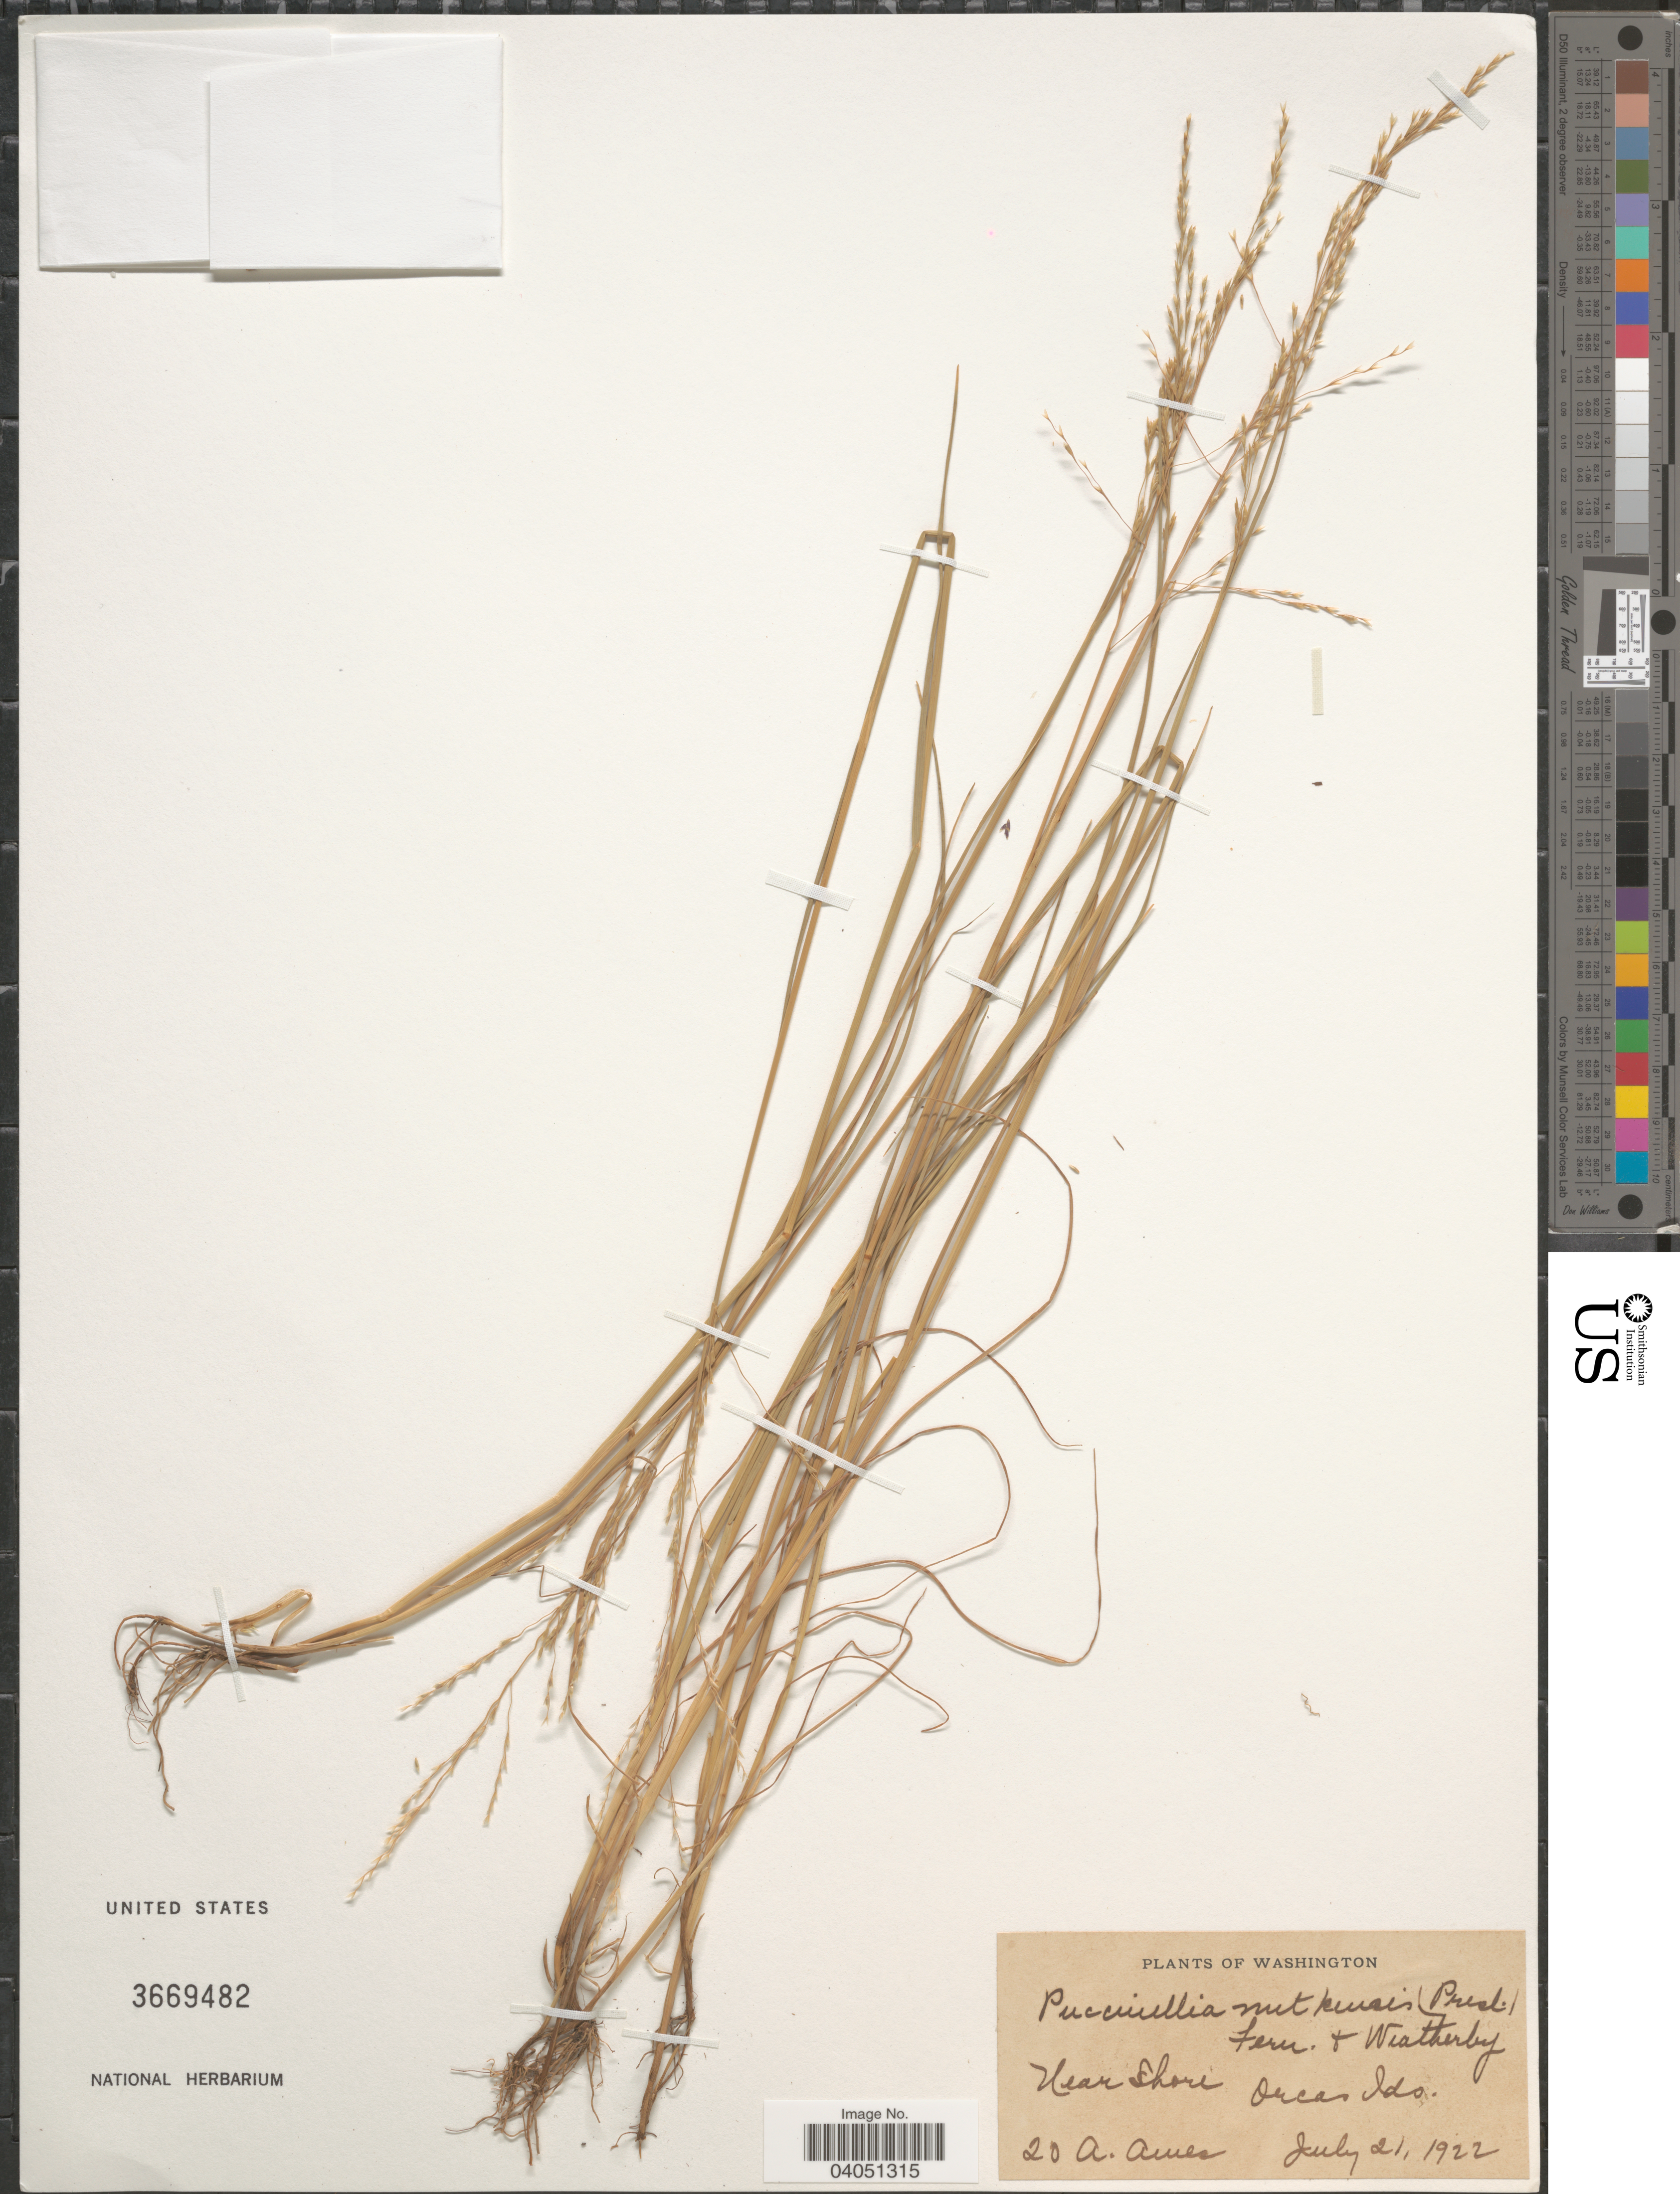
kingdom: Plantae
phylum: Tracheophyta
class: Liliopsida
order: Poales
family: Poaceae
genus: Puccinellia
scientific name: Puccinellia nutkaensis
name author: (J. Presl) Fernald & Weath.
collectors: A. Ames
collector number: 20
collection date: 1922-07-21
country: United States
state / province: Washington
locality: Near Shore Orcas Ids.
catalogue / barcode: US 3669482